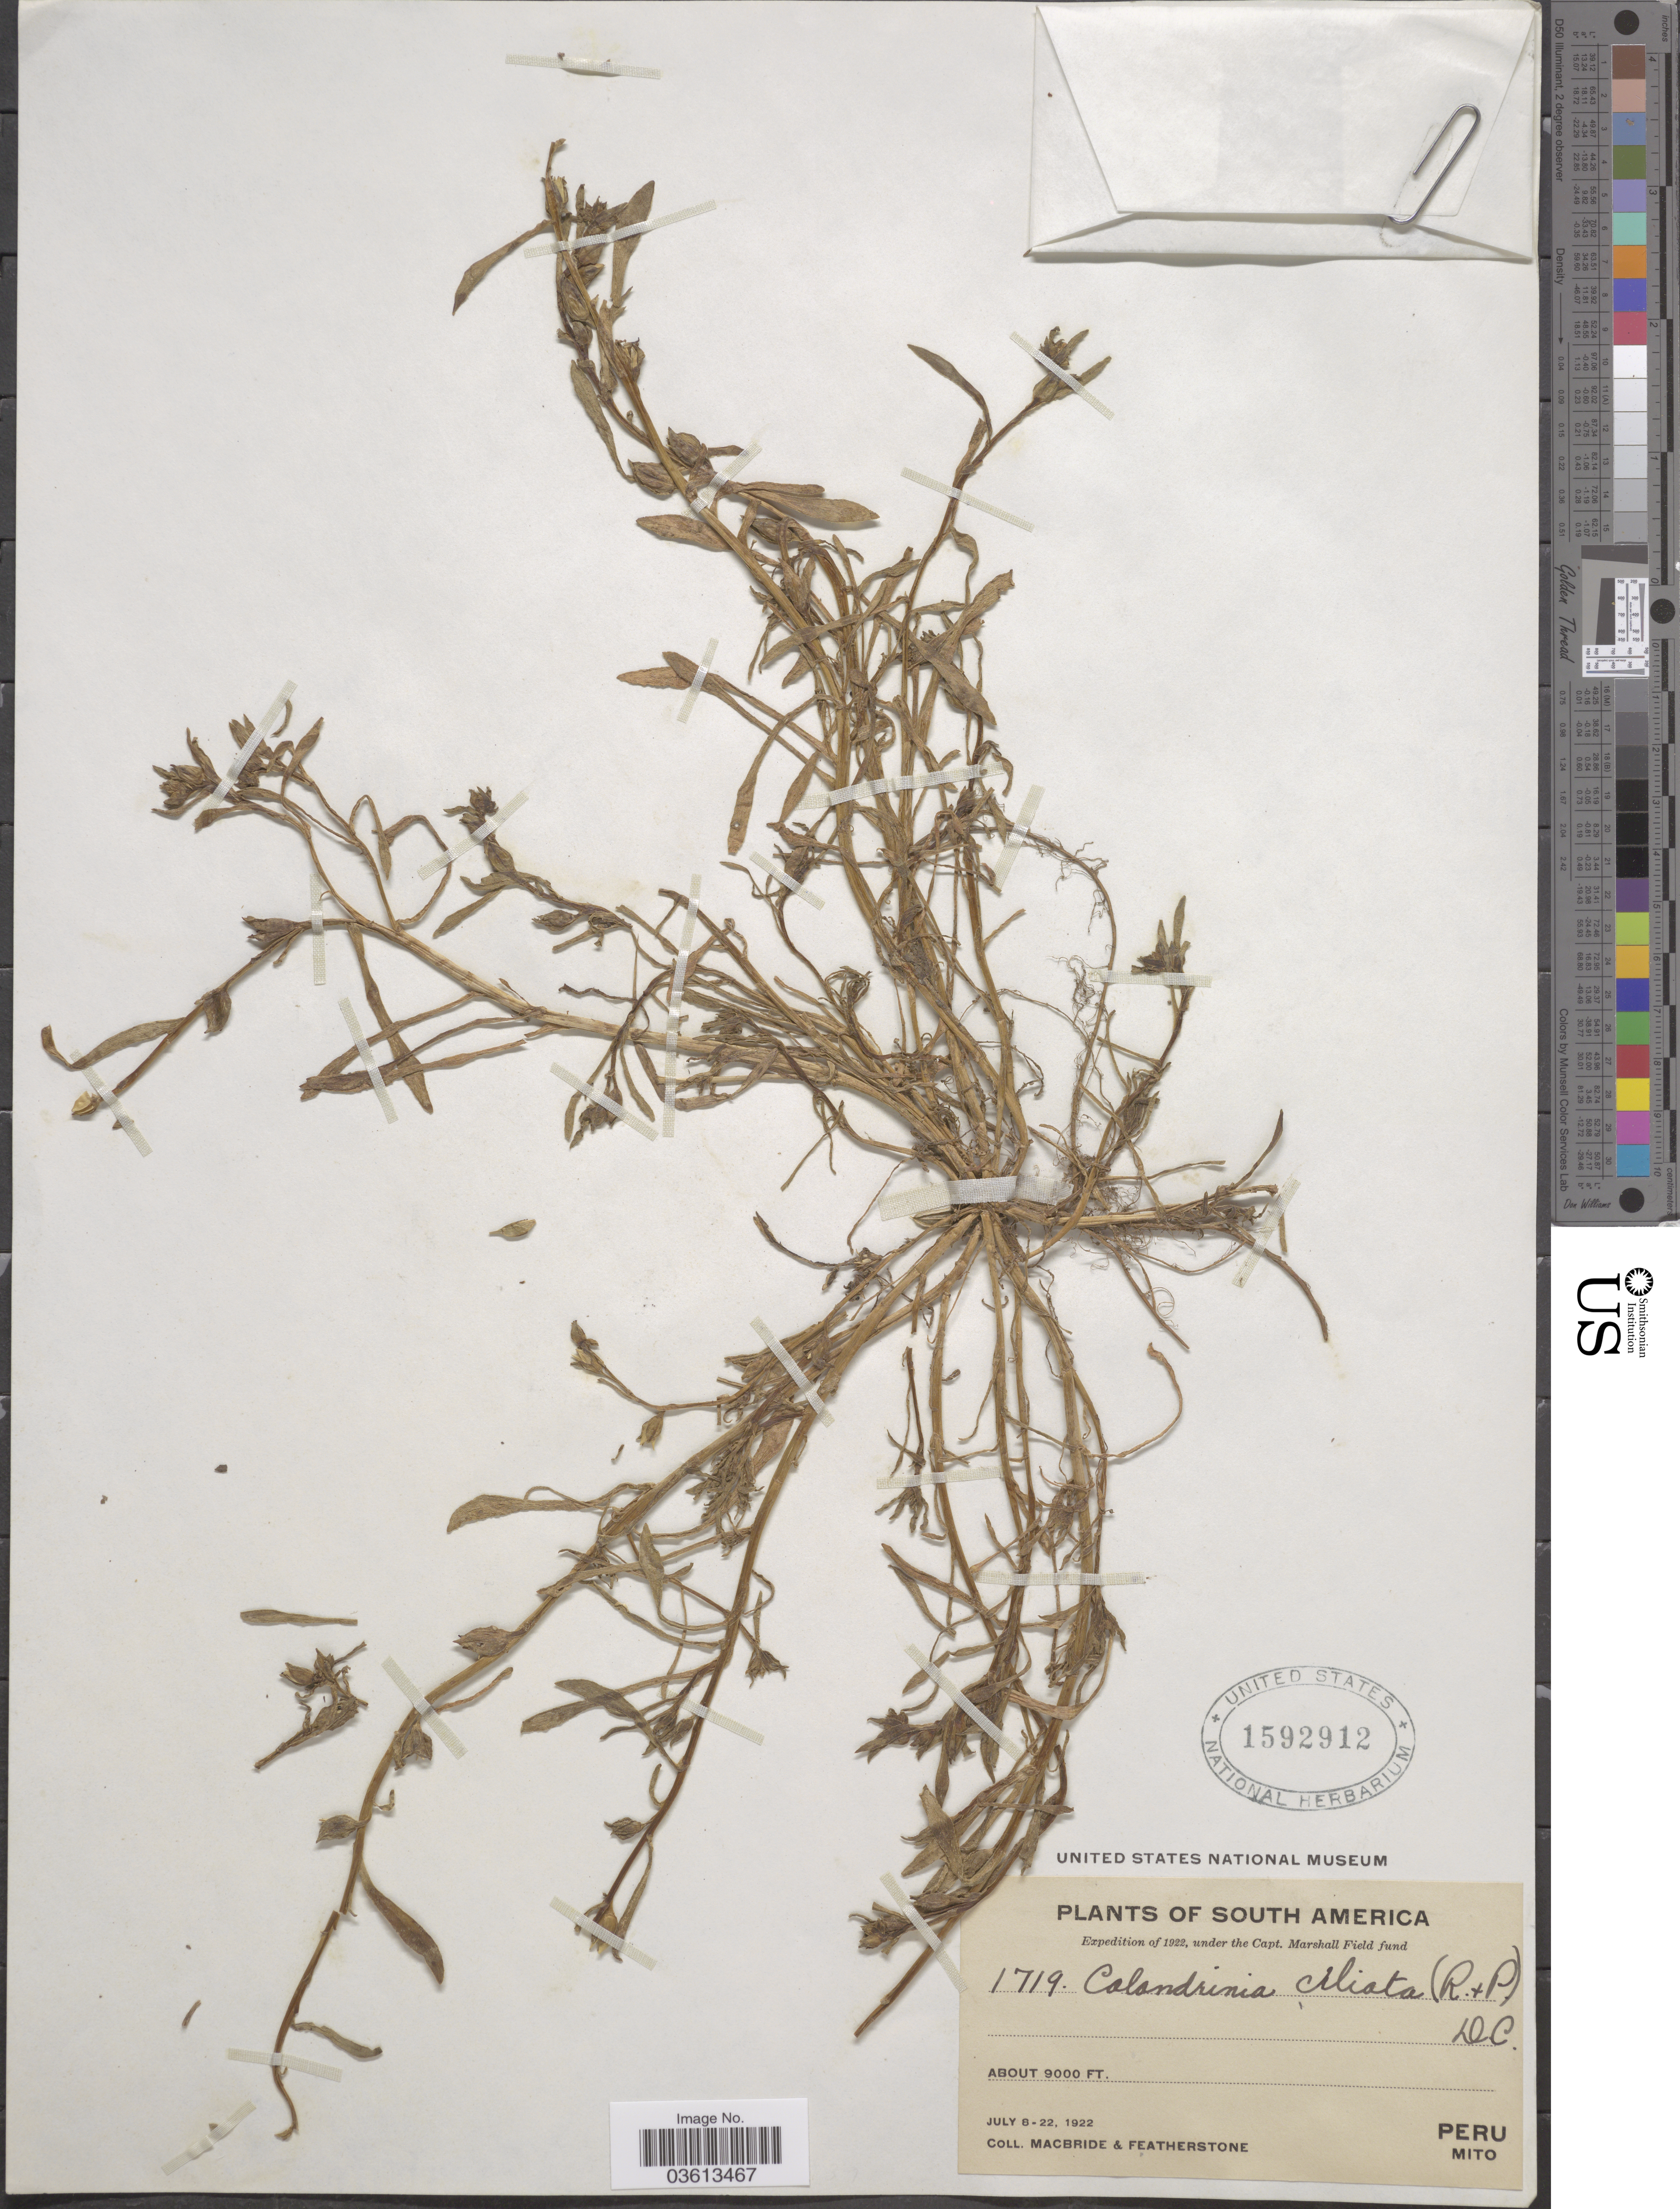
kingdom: Plantae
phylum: Tracheophyta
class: Magnoliopsida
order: Caryophyllales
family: Montiaceae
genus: Calandrinia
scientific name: Calandrinia ciliata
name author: (Ruiz & Pav.) DC.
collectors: Macbride, -- & -. Featherstone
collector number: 1719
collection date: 1922-07-08/1922-07-22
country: Peru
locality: Mito.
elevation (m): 2743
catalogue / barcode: US 1592912